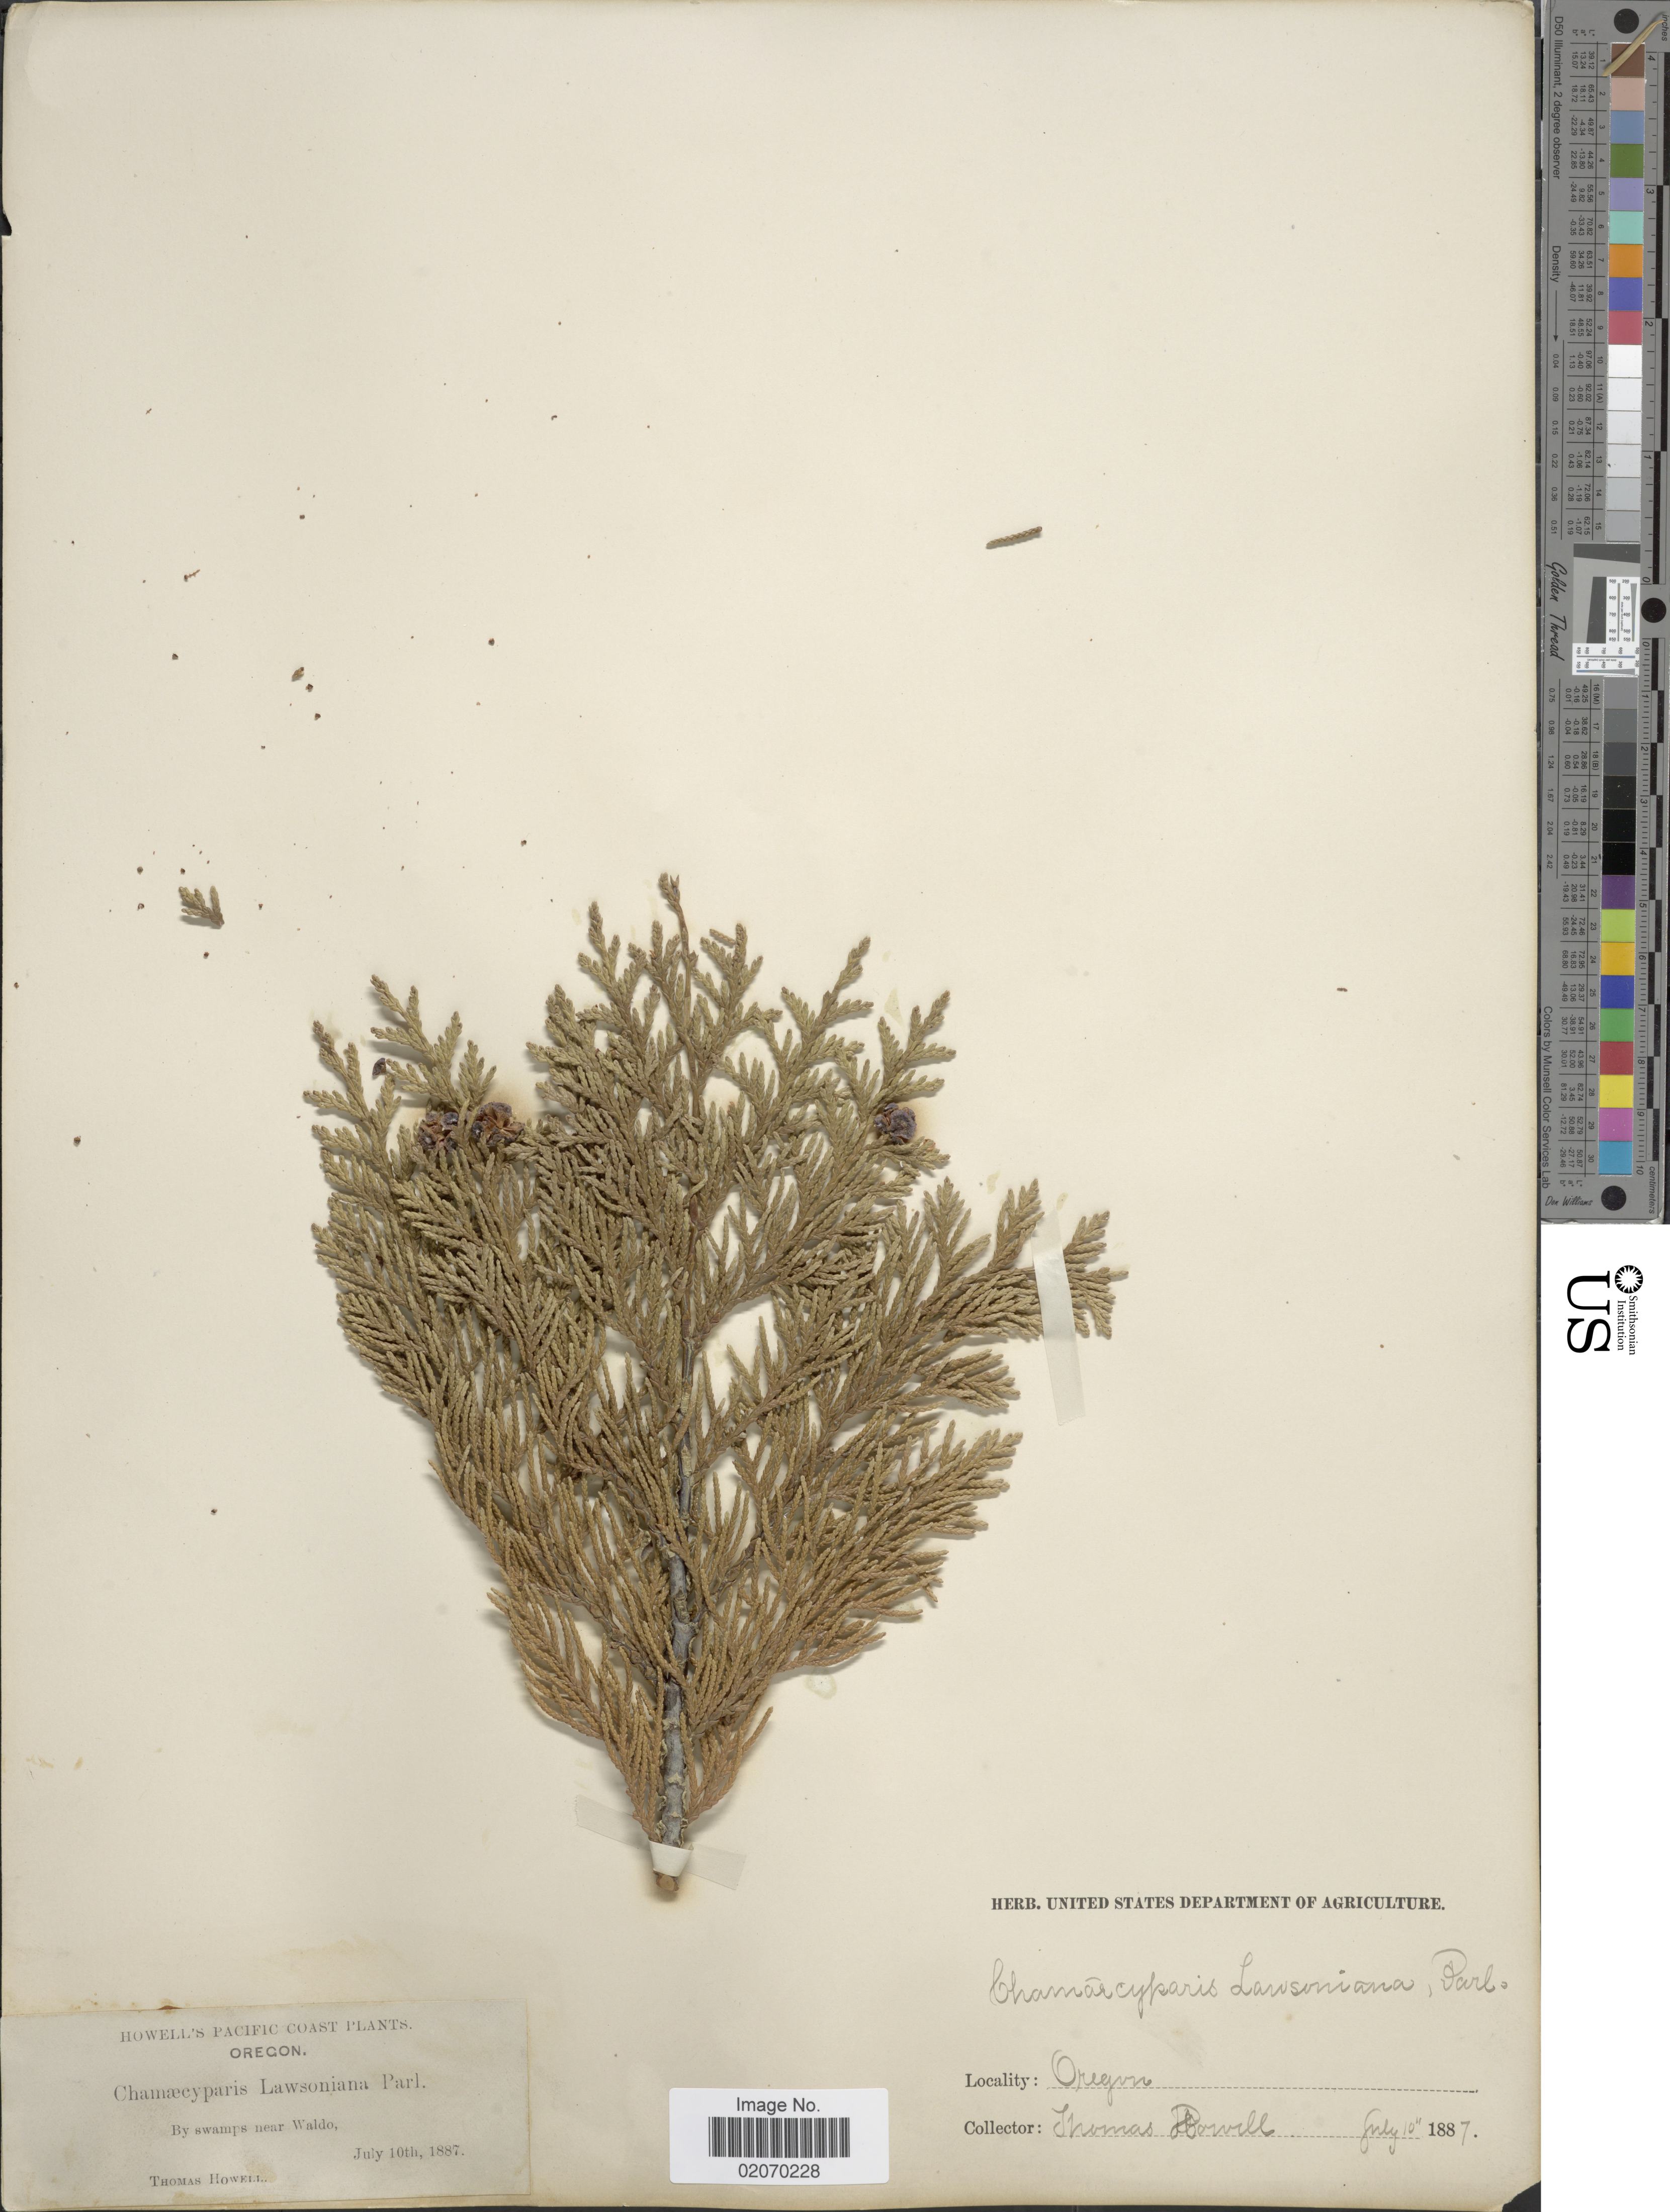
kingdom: Plantae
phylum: Tracheophyta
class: Pinopsida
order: Pinales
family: Cupressaceae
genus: Chamaecyparis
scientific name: Chamaecyparis lawsoniana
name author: (A. Murray bis) Parl.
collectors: T. Howell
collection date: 1887-07-10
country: United States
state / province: Oregon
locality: Near Waldo